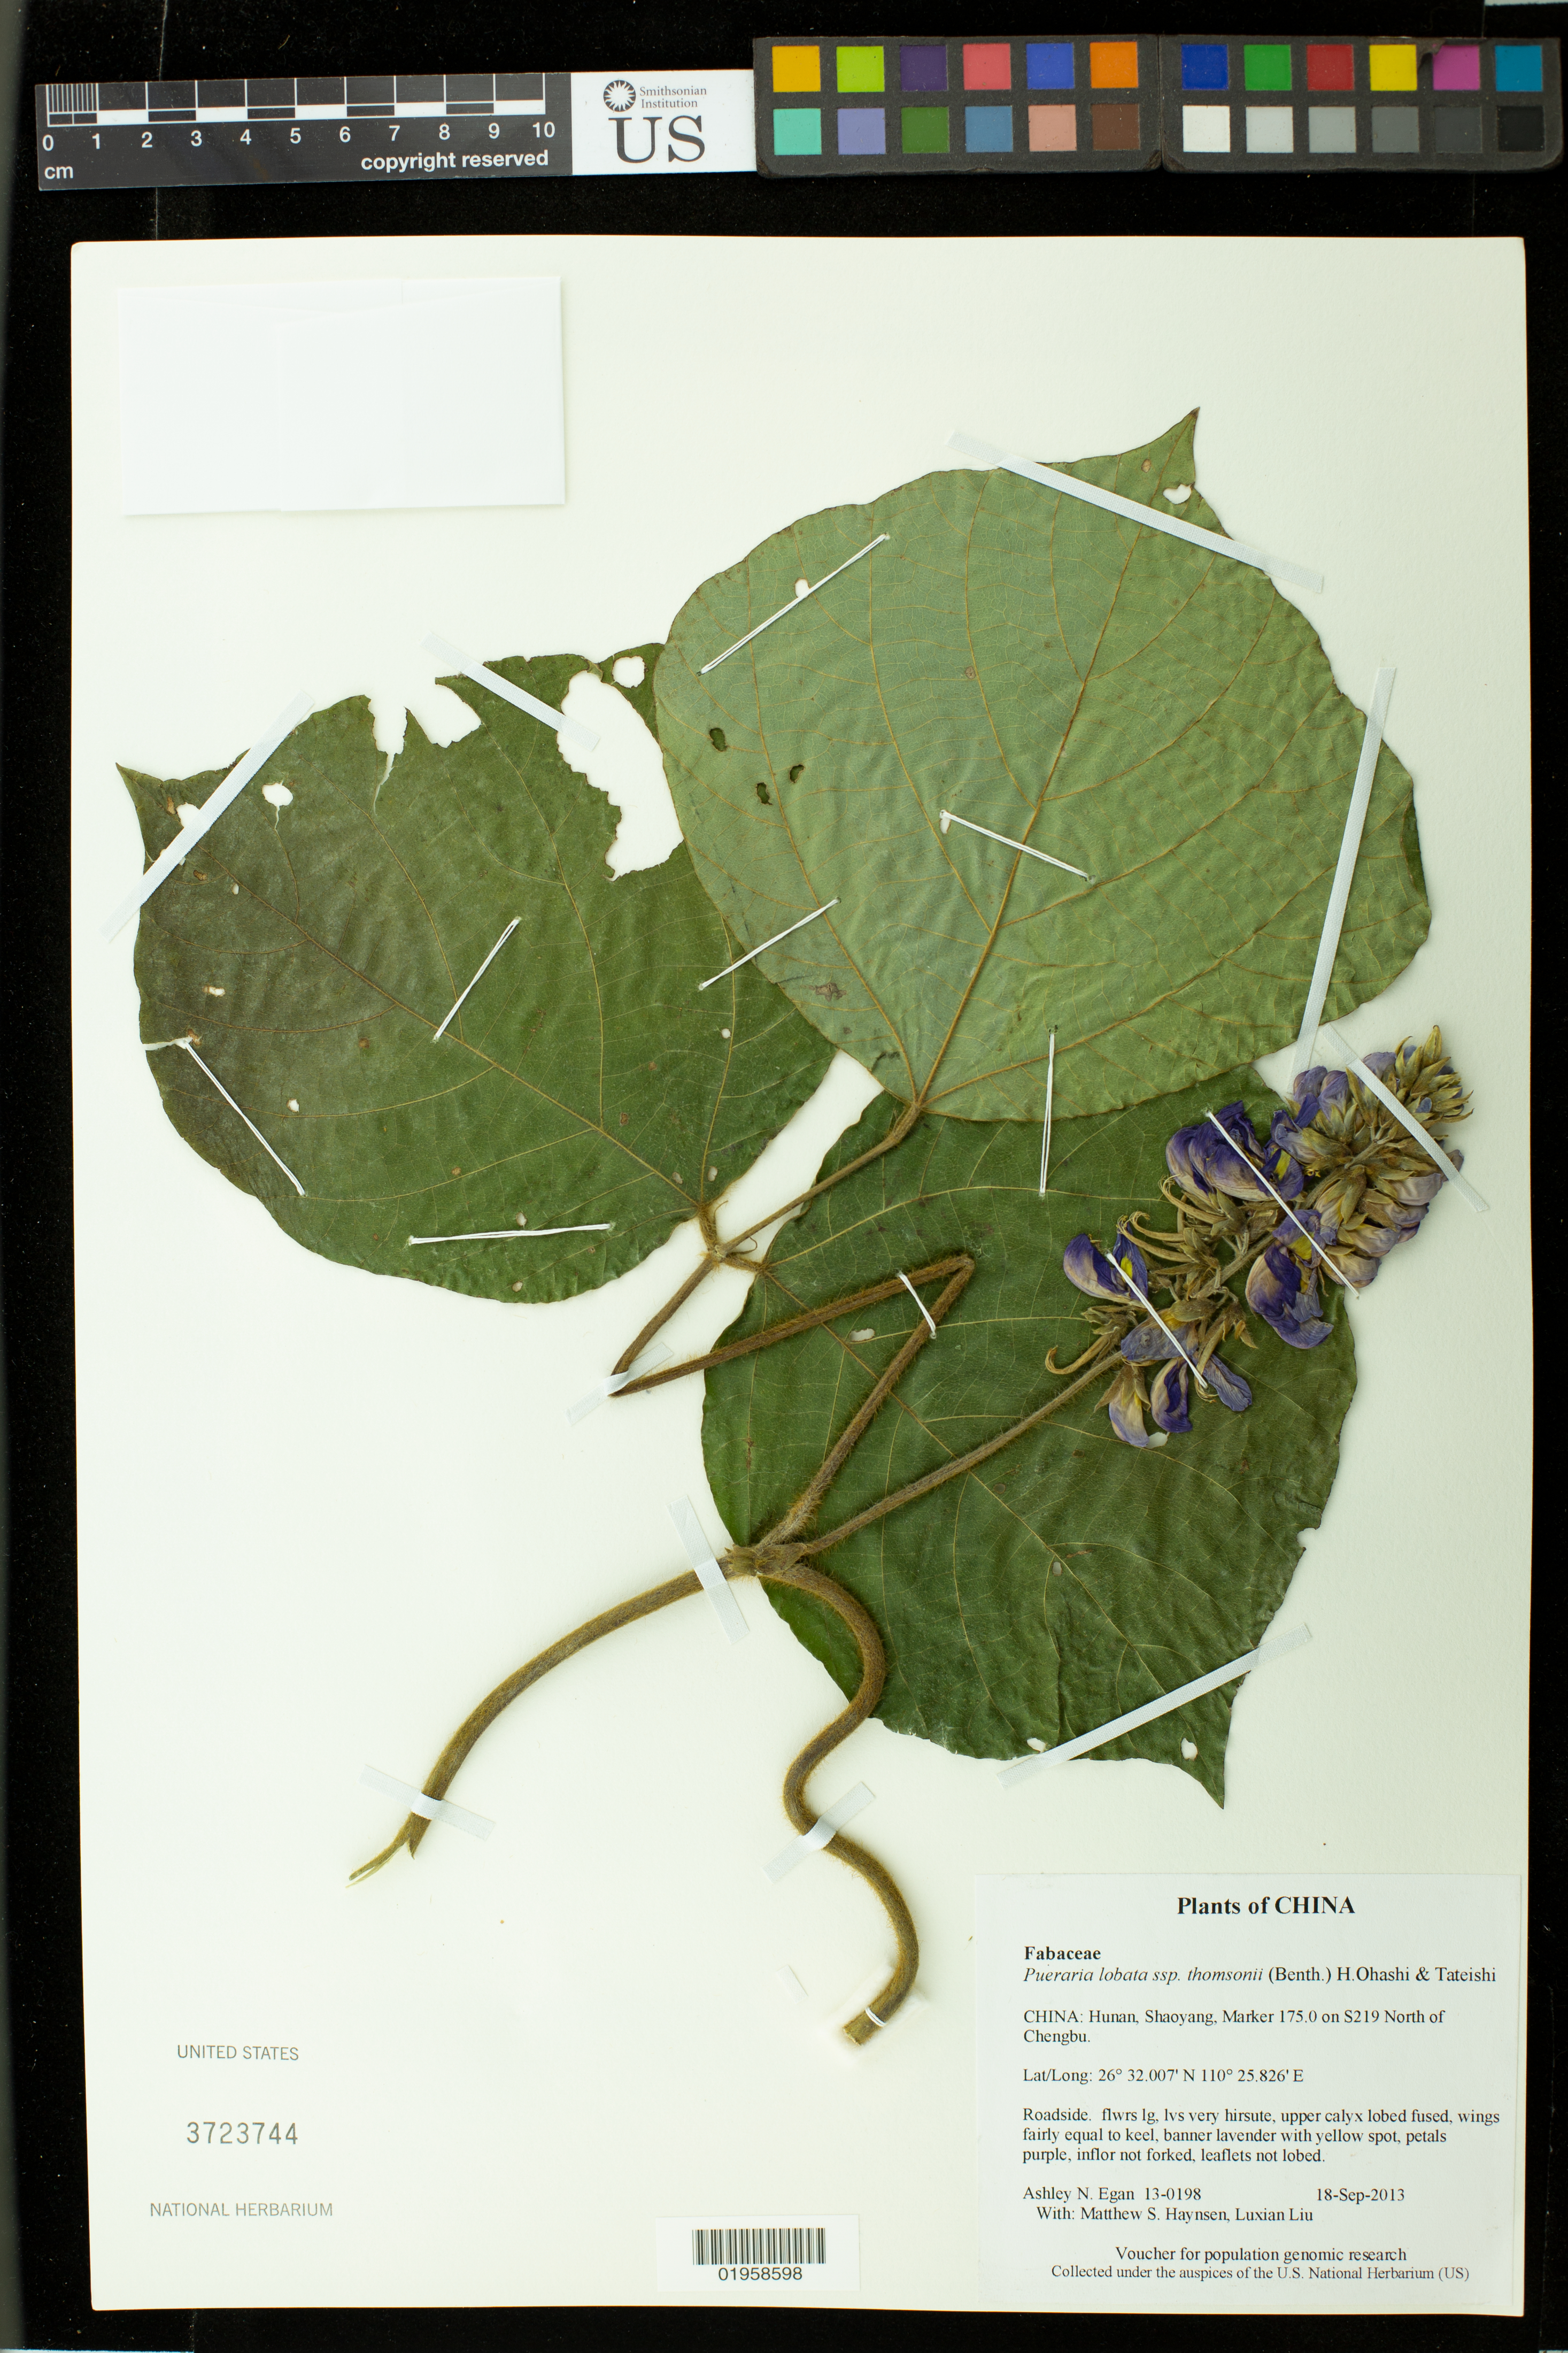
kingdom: Plantae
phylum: Tracheophyta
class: Magnoliopsida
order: Fabales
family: Fabaceae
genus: Pueraria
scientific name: Pueraria lobata subsp. thomsonii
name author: (Benth.) H. Ohashi & Tateishi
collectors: A. N. Egan, M. Hansen & L. Liu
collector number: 13-0198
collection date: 2013-09-18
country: China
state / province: Hunan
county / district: Shaoyang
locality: Marker 175.0 on S219 North of Chengbu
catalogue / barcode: US 3723744